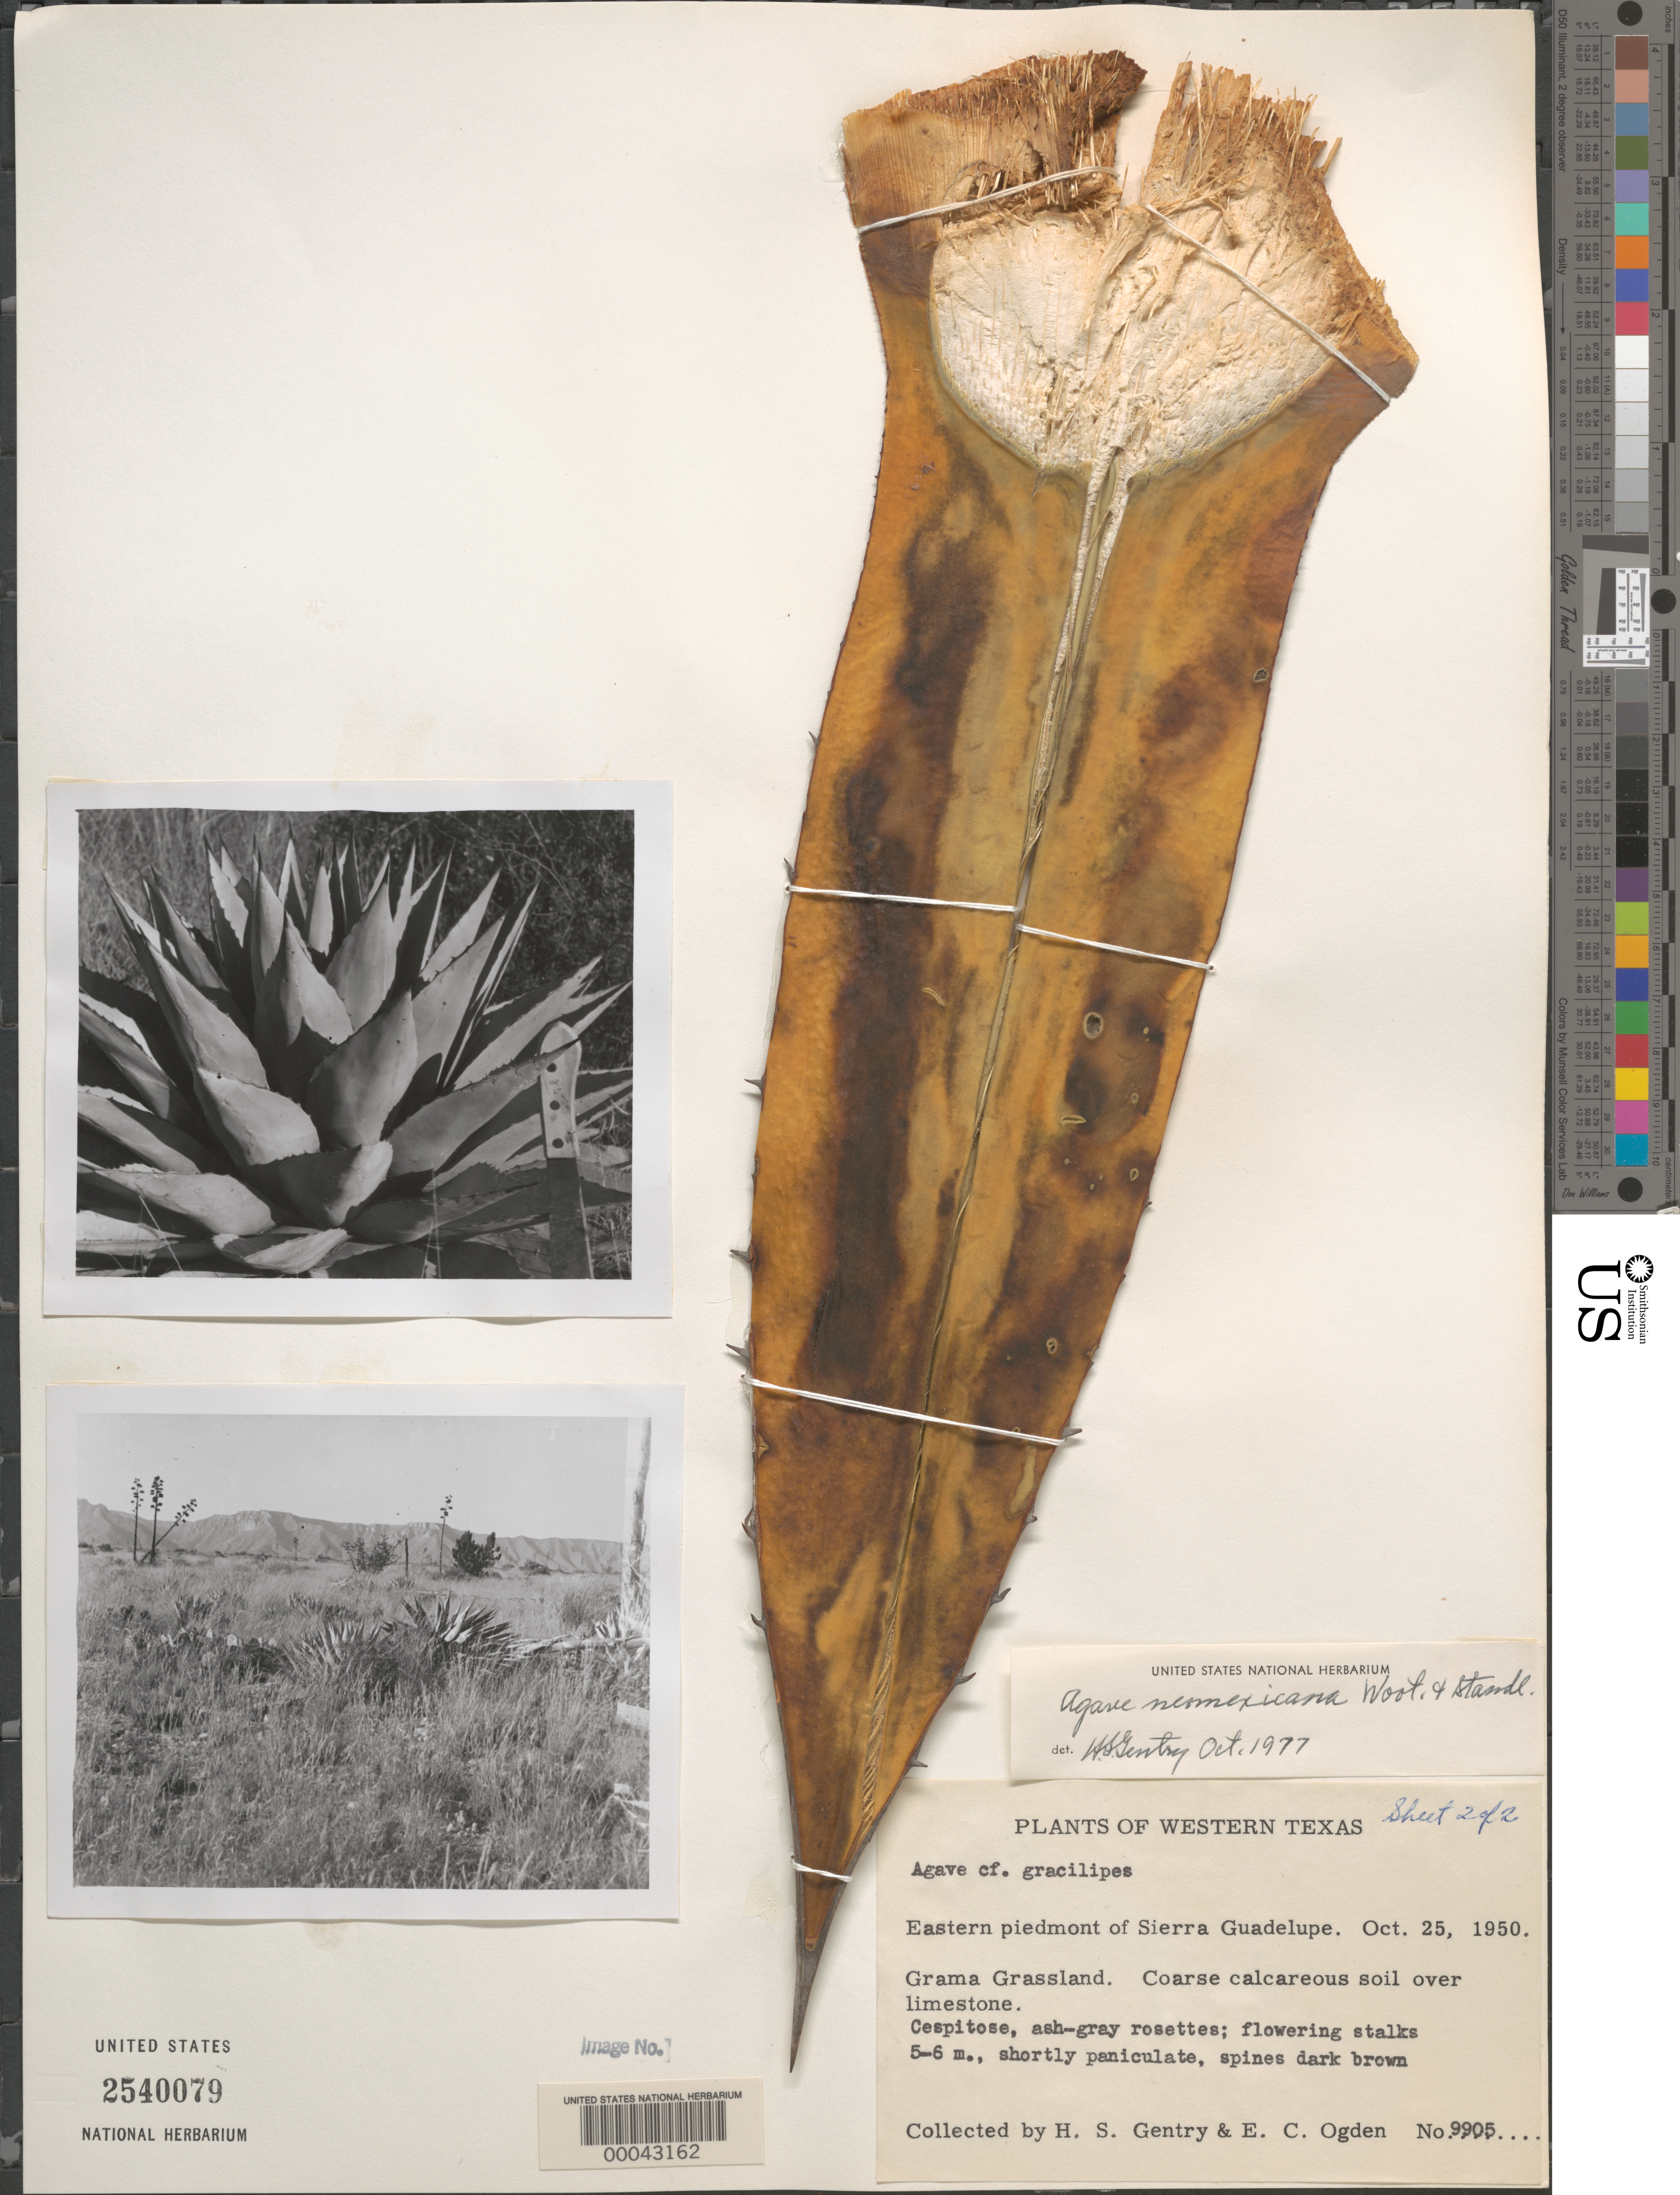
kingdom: Plantae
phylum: Tracheophyta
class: Liliopsida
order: Asparagales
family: Asparagaceae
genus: Agave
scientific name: Agave neomexicana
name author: Wooton & Standl.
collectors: H. S. Gentry & E. Ogden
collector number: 9905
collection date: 1950-10-25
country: United States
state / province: Texas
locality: Western Texas. Eastern piedmont of Sierra Guadelupe.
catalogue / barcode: US 2540079